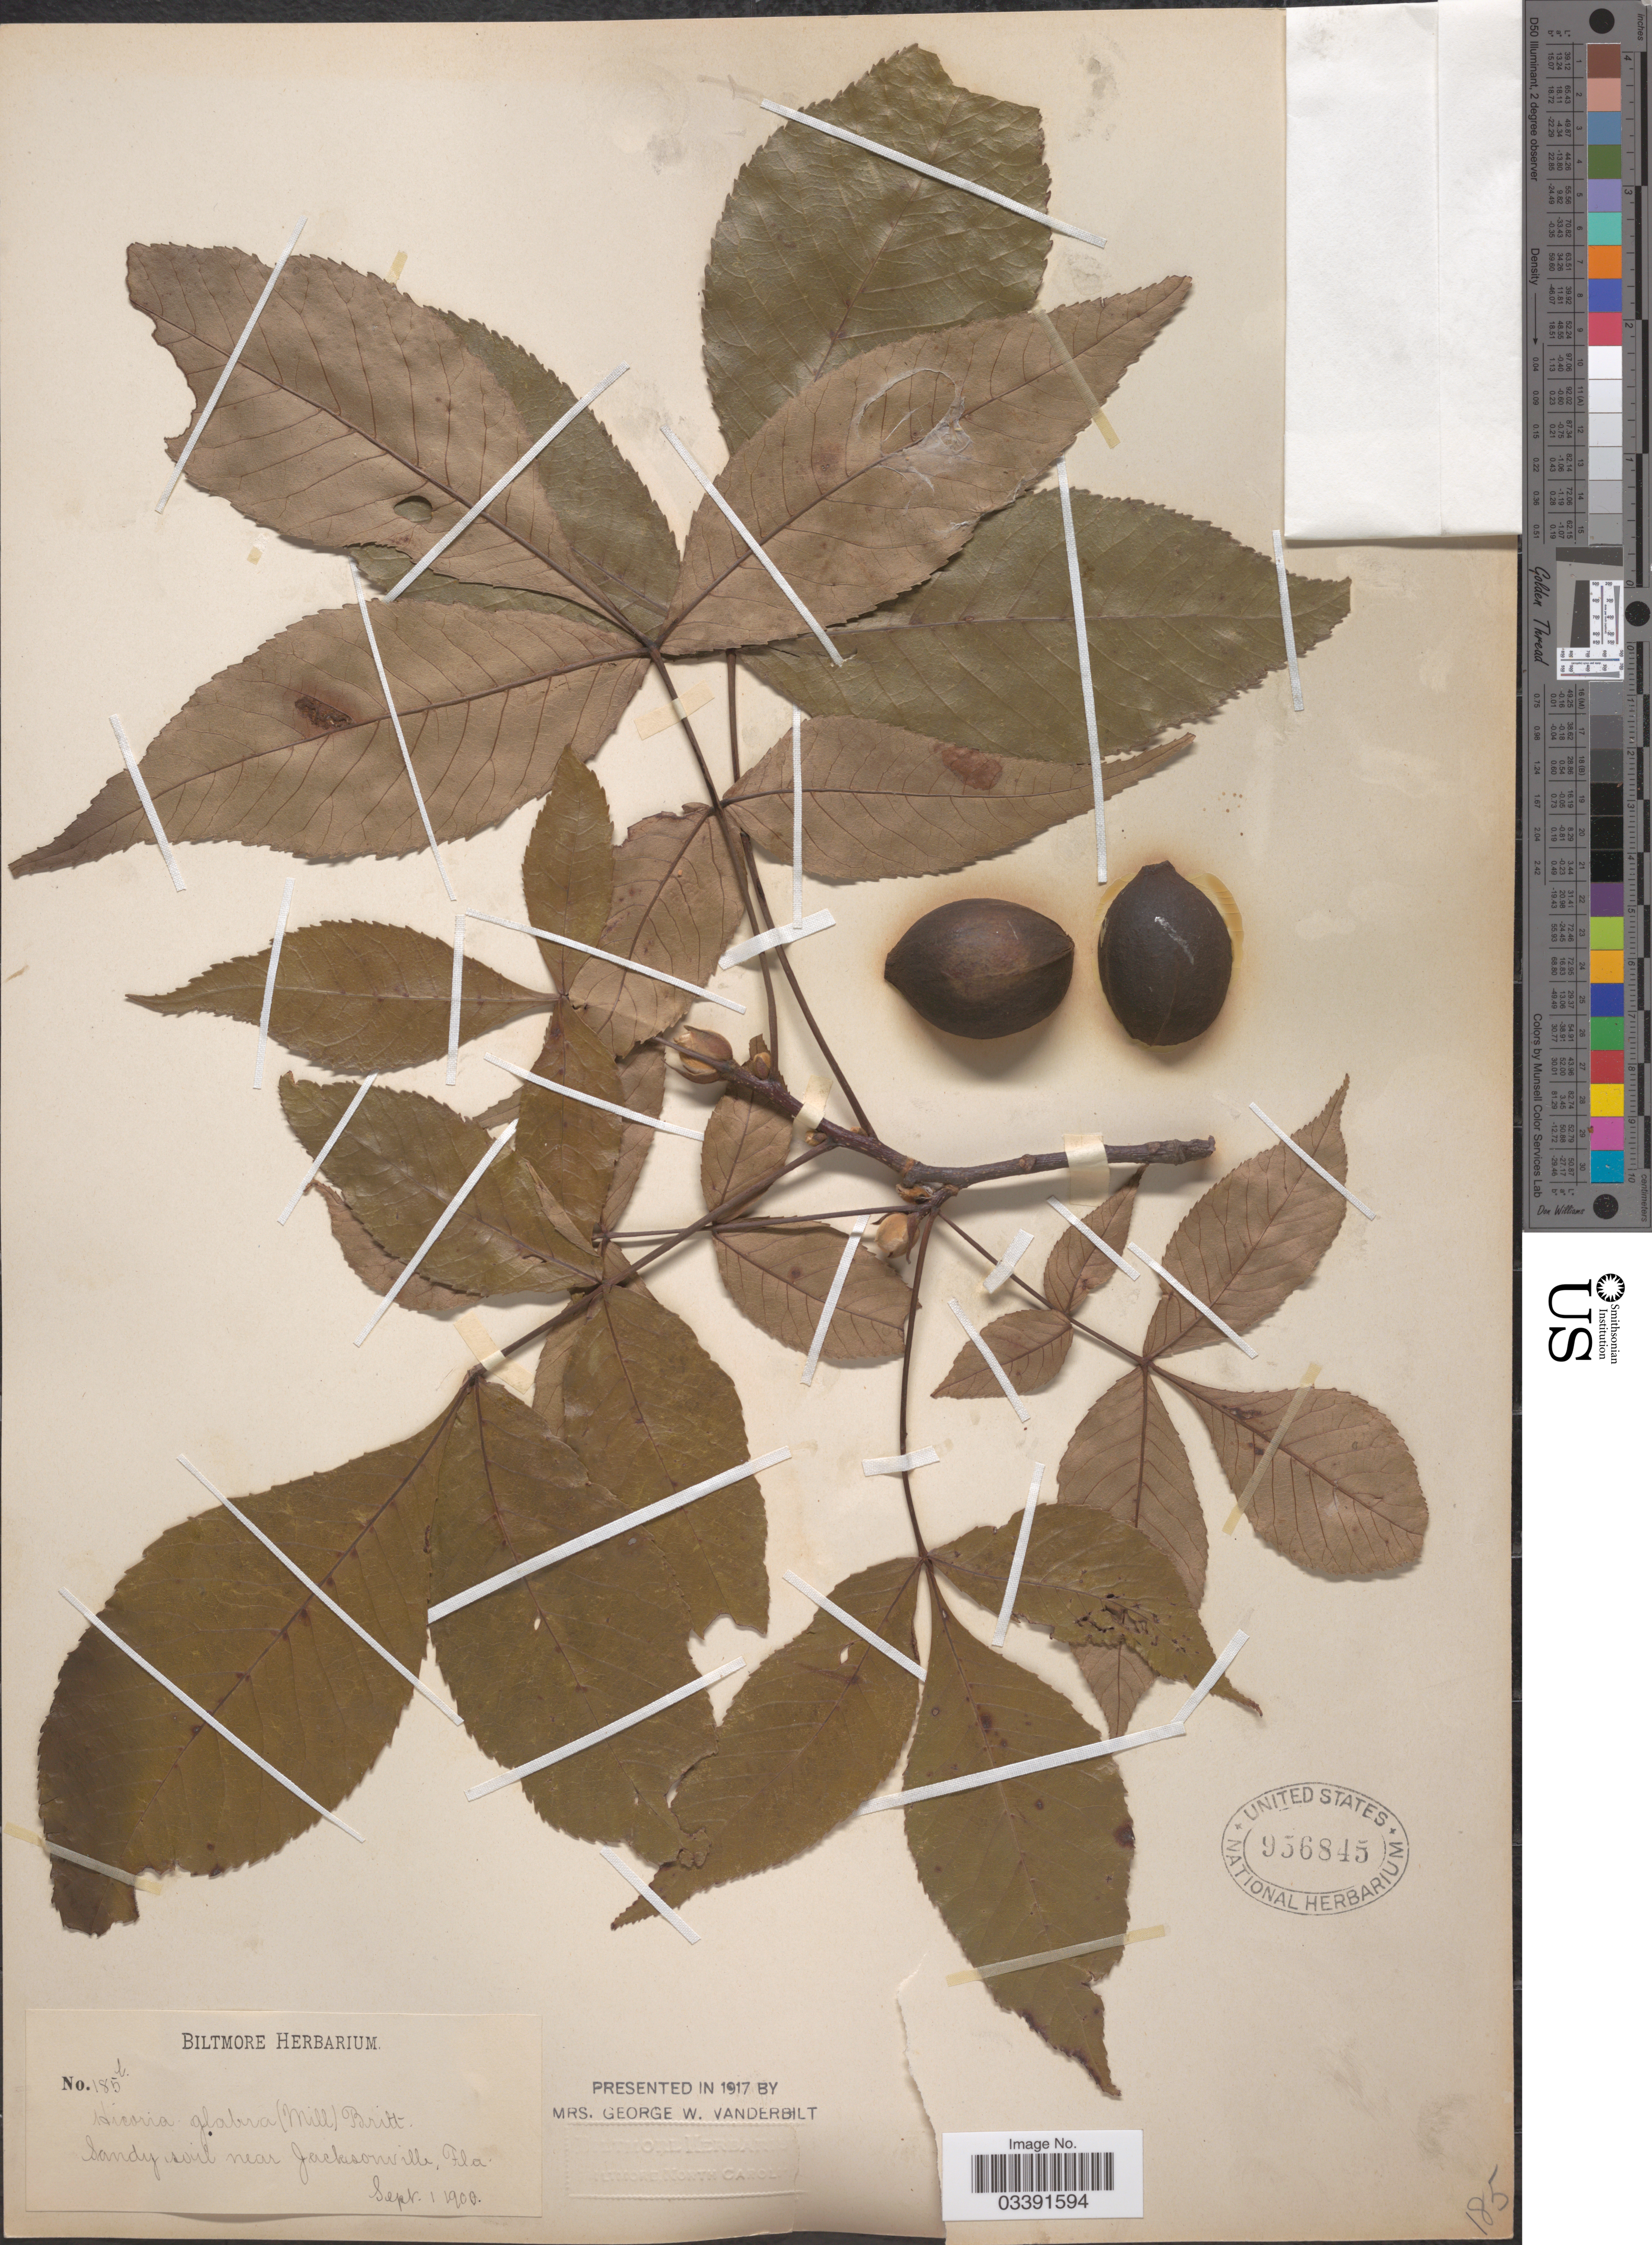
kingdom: Plantae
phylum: Tracheophyta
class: Magnoliopsida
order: Fagales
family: Juglandaceae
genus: Carya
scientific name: Carya glabra var. glabra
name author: (Mill.) Sweet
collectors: ex herb. Biltmore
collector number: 185b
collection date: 1900-09-01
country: United States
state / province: Florida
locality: Near Jacksonville.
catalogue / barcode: US 956845